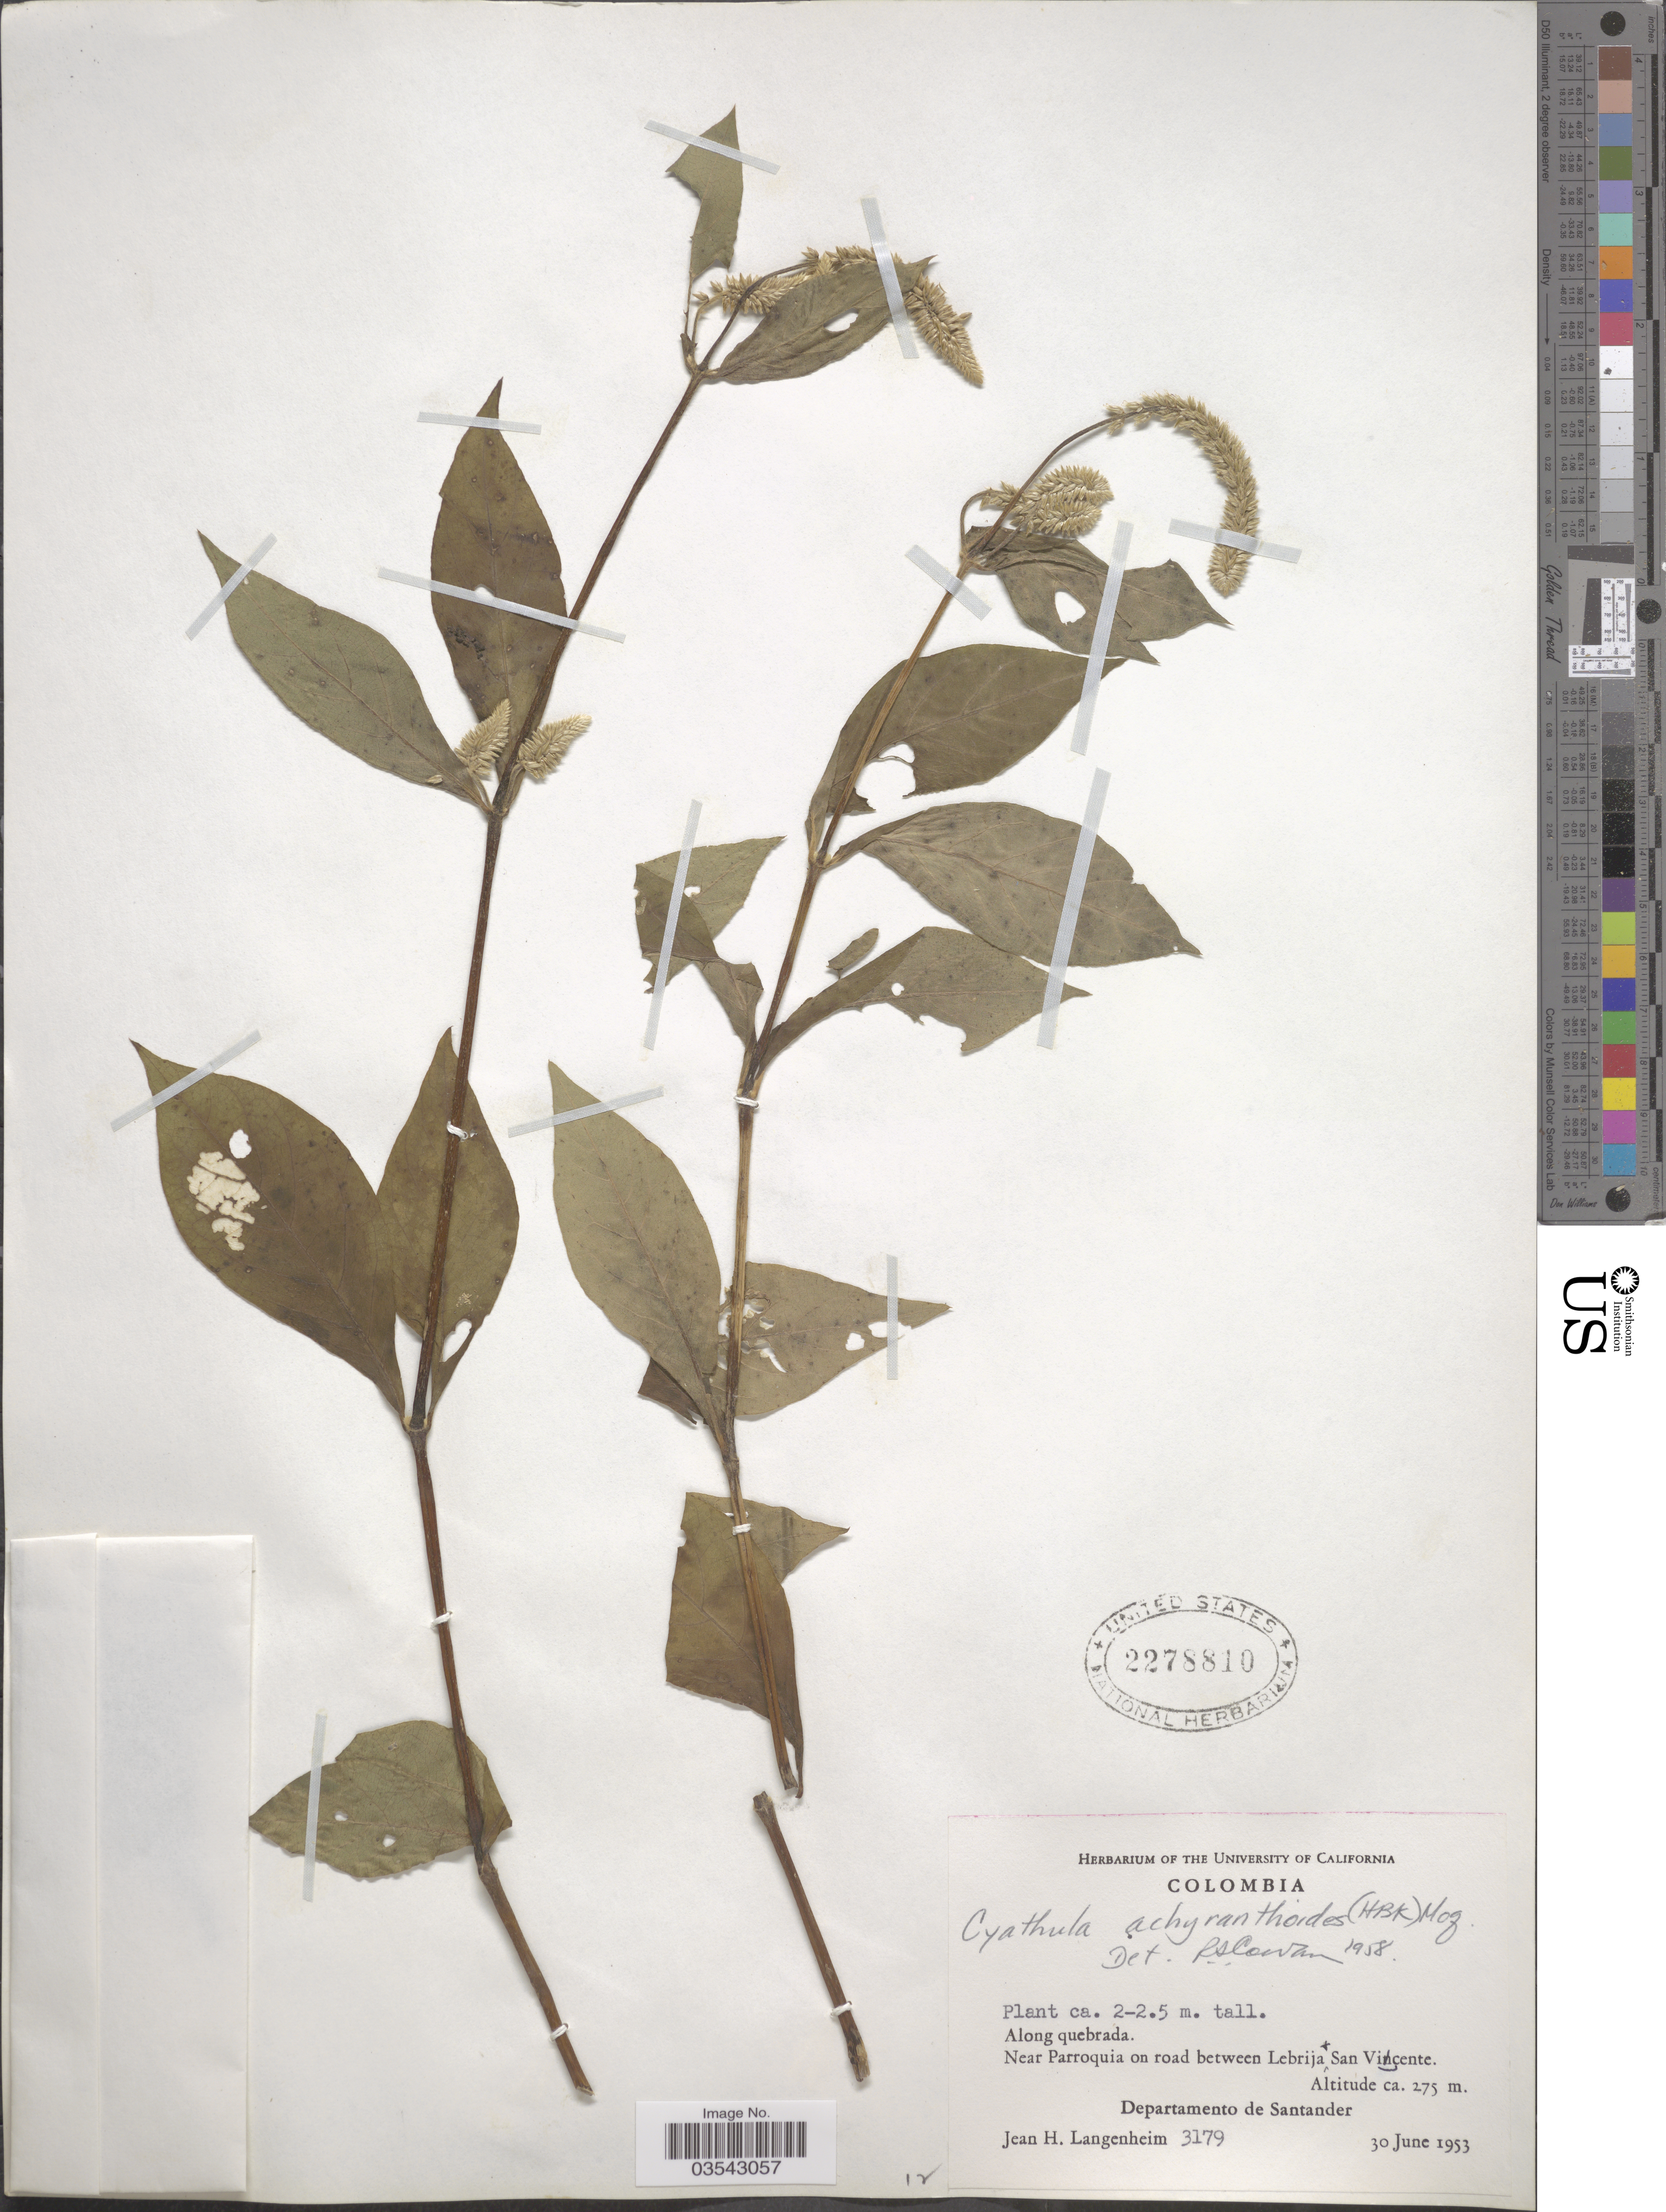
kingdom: Plantae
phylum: Tracheophyta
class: Magnoliopsida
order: Caryophyllales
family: Amaranthaceae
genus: Cyathula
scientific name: Cyathula achyranthoides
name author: (Kunth) Moq.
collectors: J. H. Langenheim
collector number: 3179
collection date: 1953-06-30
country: Colombia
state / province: Santander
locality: Along quebrada. Near Parroquia on road between Lebrija + San Vicente. Departamento de Santander.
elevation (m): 275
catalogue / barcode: US 2278810